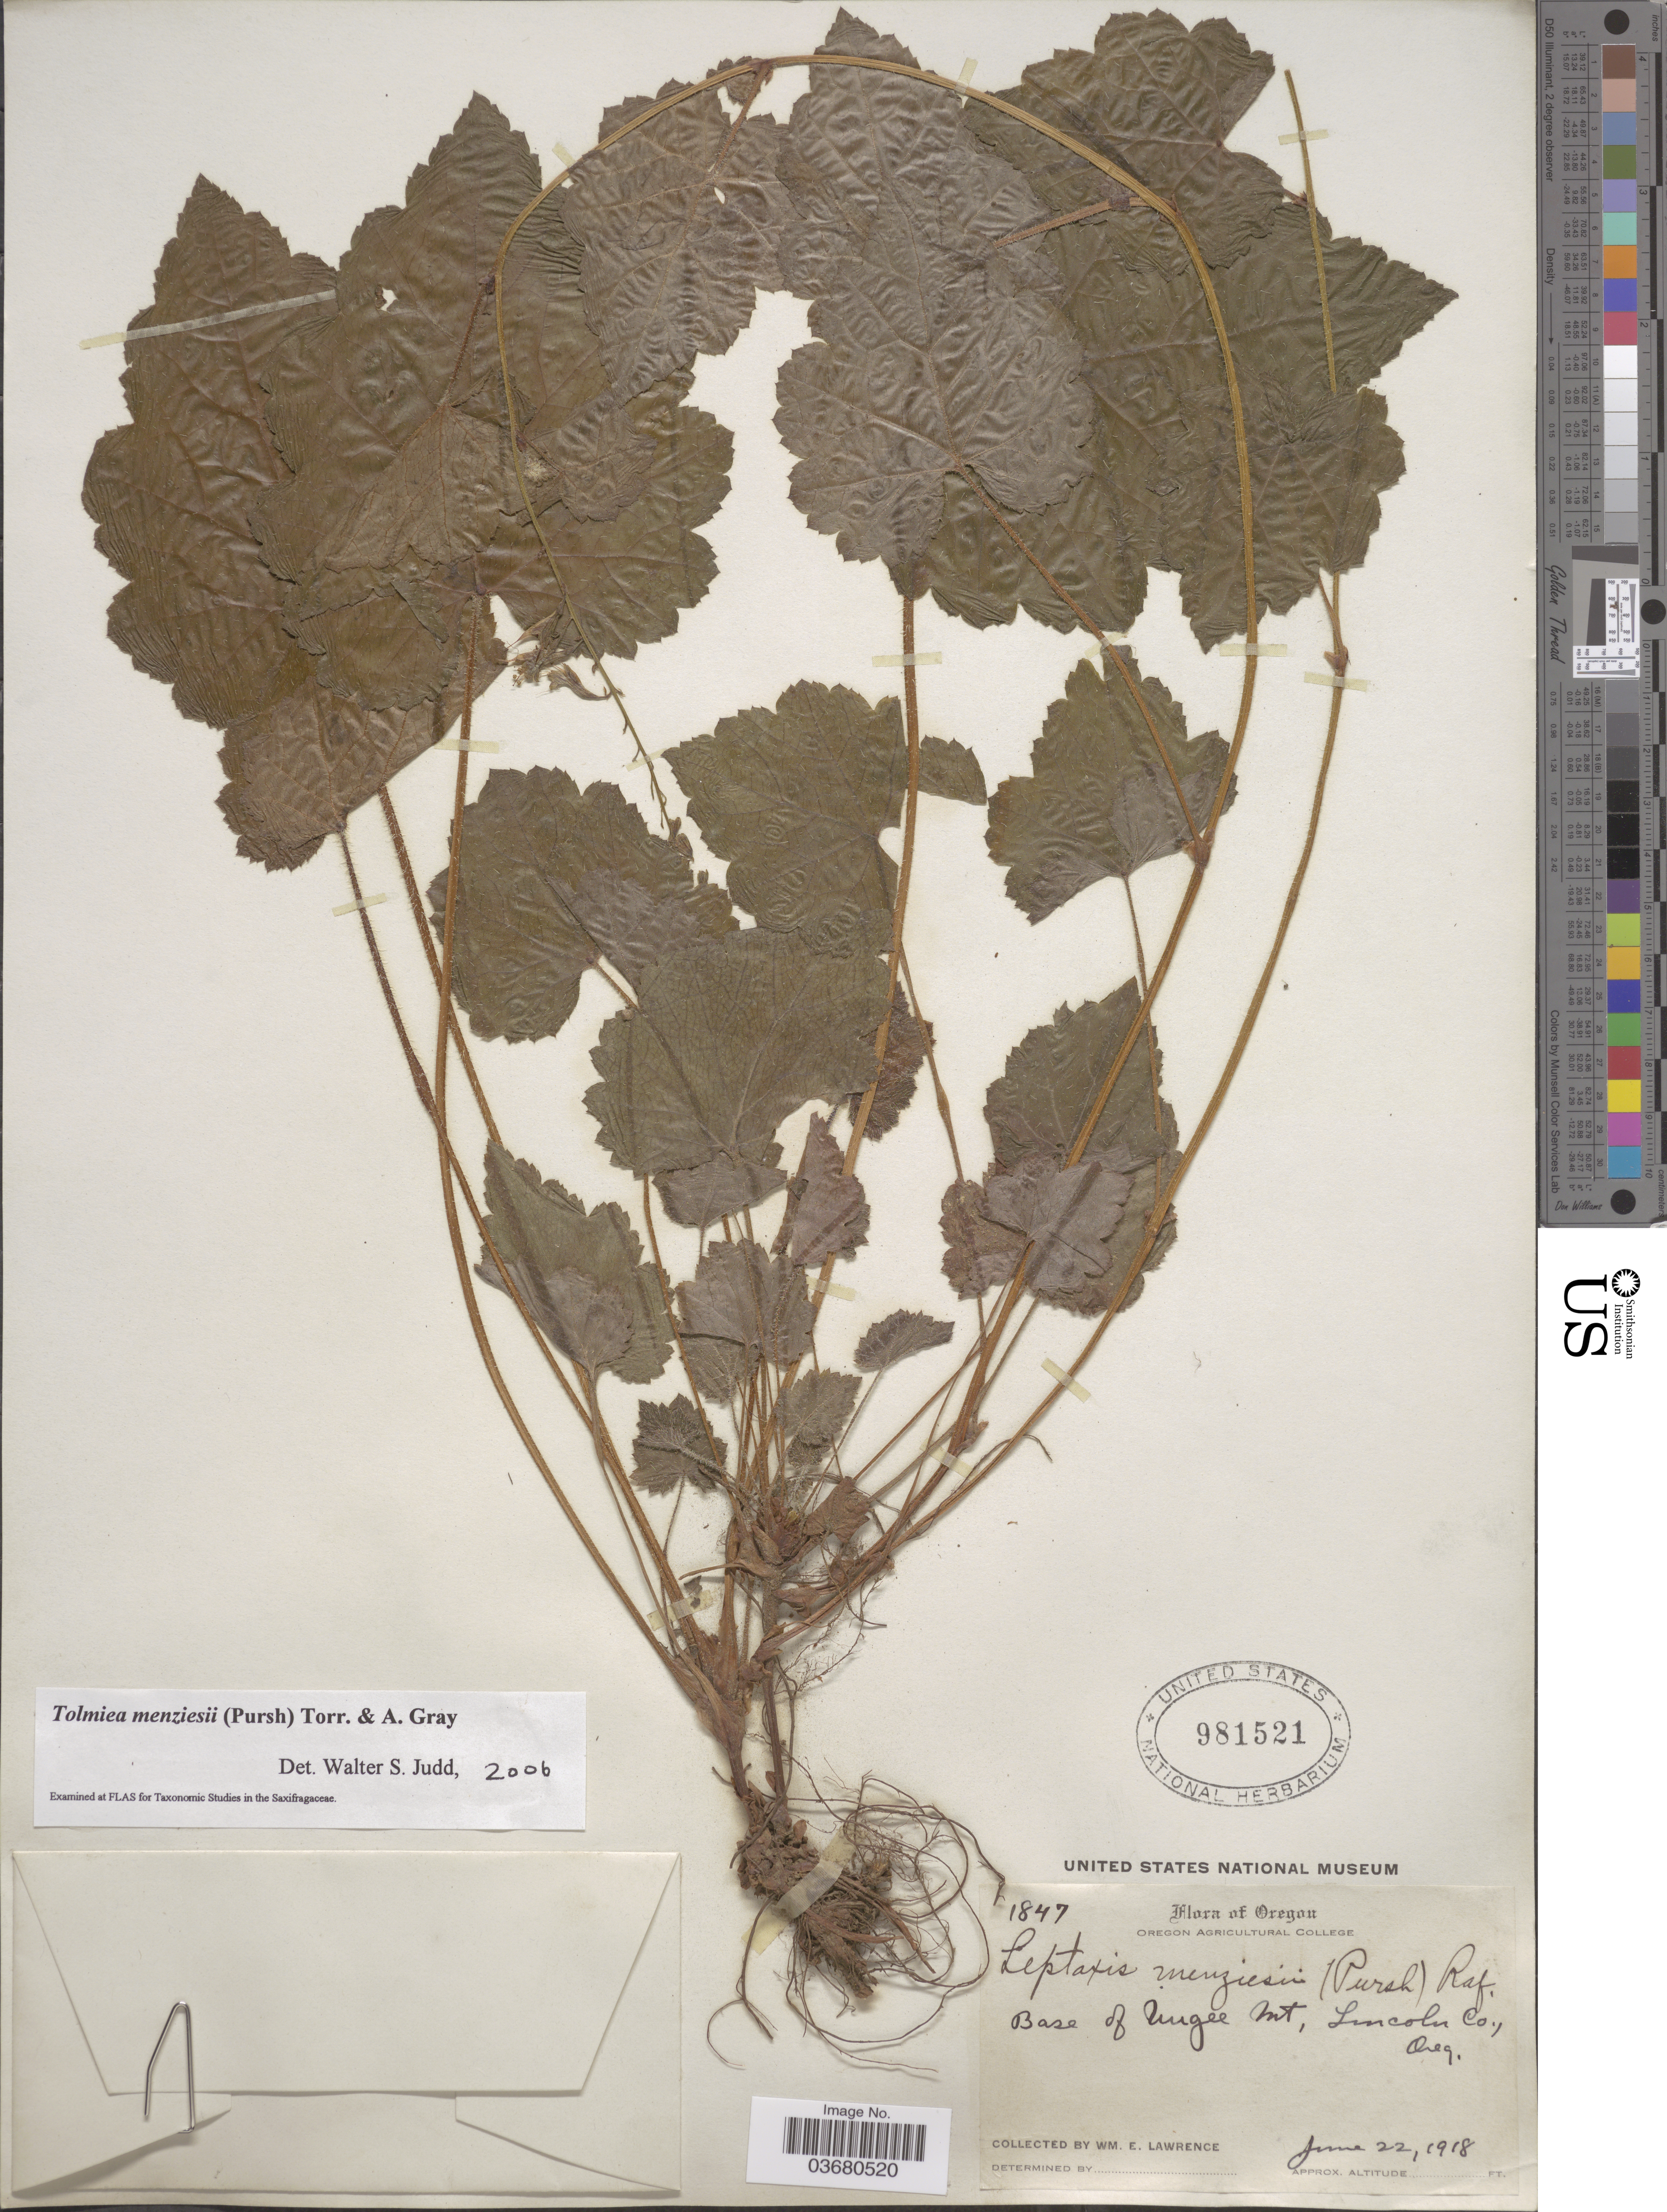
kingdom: Plantae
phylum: Tracheophyta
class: Magnoliopsida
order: Saxifragales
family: Saxifragaceae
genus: Tolmiea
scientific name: Tolmiea menziesii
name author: (Pursh) Torr. & A. Gray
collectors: W. Lawrence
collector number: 1847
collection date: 1918-06-22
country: United States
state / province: Oregon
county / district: Lincoln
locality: Base of Mcgee Mt, Lincoln Co.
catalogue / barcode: US 981521